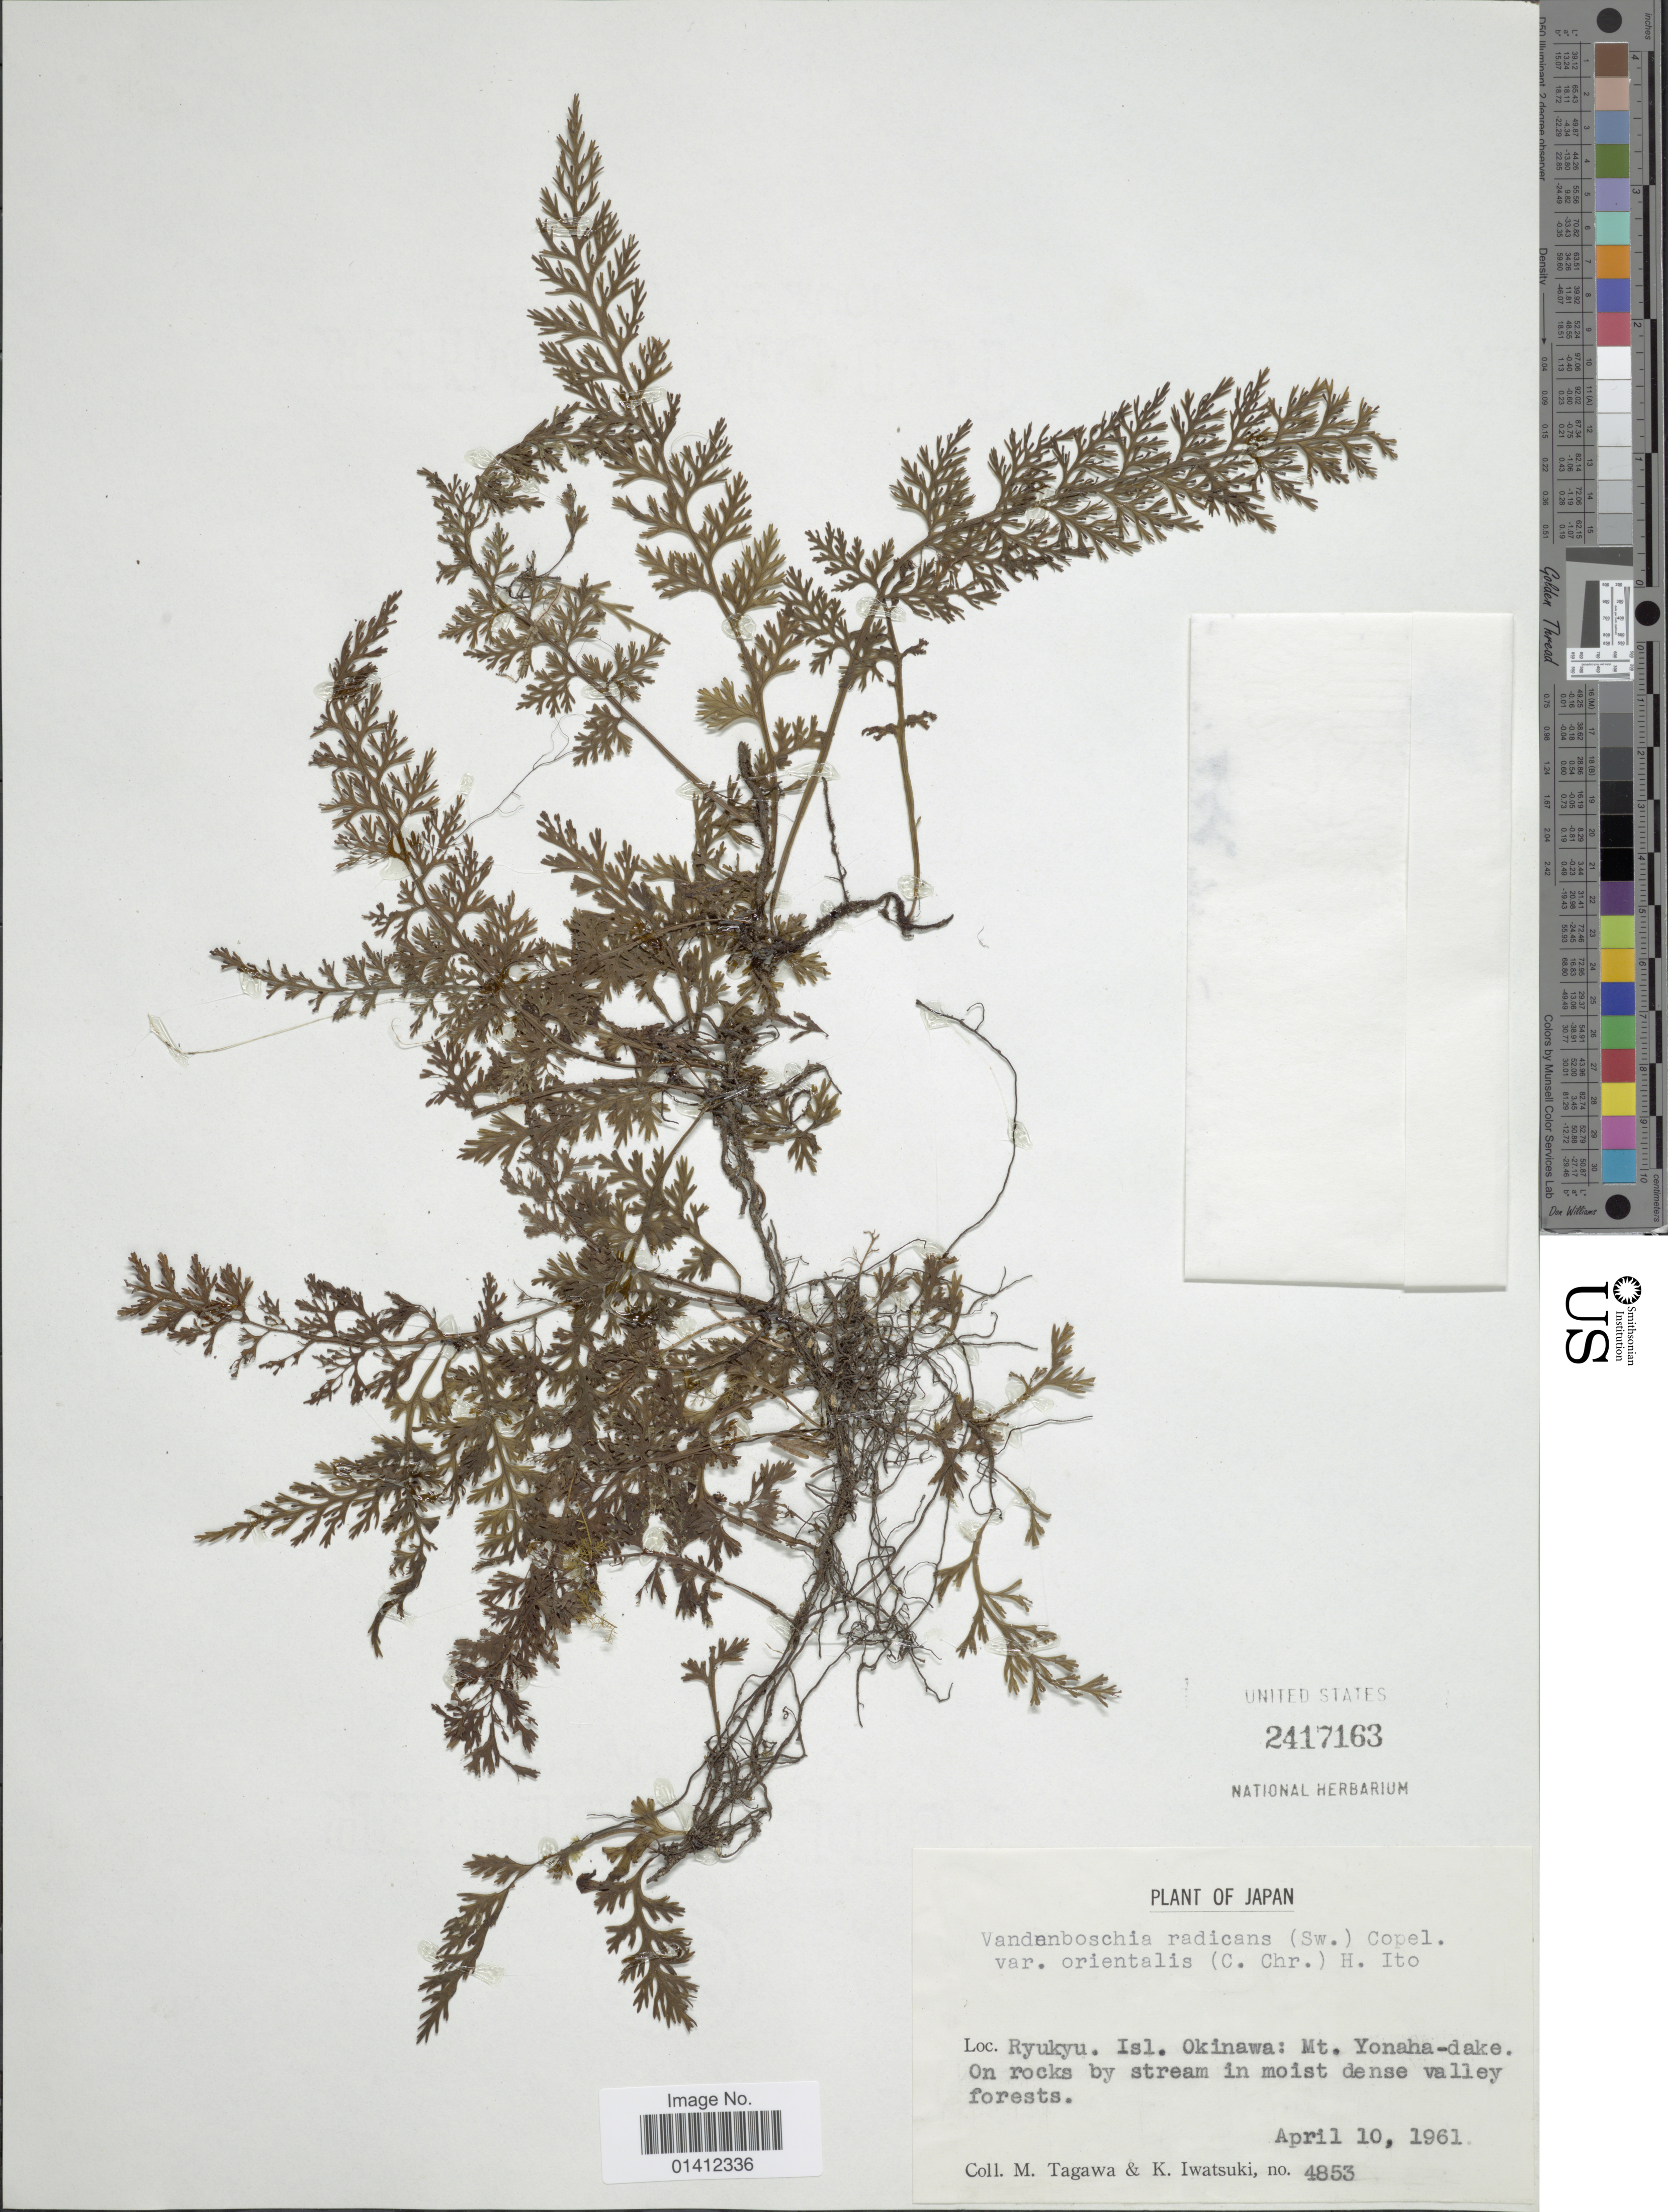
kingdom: Plantae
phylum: Tracheophyta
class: Polypodiopsida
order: Hymenophyllales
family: Hymenophyllaceae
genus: Vandenboschia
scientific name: Vandenboschia radicans var. orientalis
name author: (C. Chr.) H. Itô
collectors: M. Tagawa & K. Iwatsuki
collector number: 4853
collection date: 1961-04-10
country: Japan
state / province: Okinawa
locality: Ryukyu Isl. Okinawa: Mt Yonaha-dake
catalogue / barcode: US 2417163